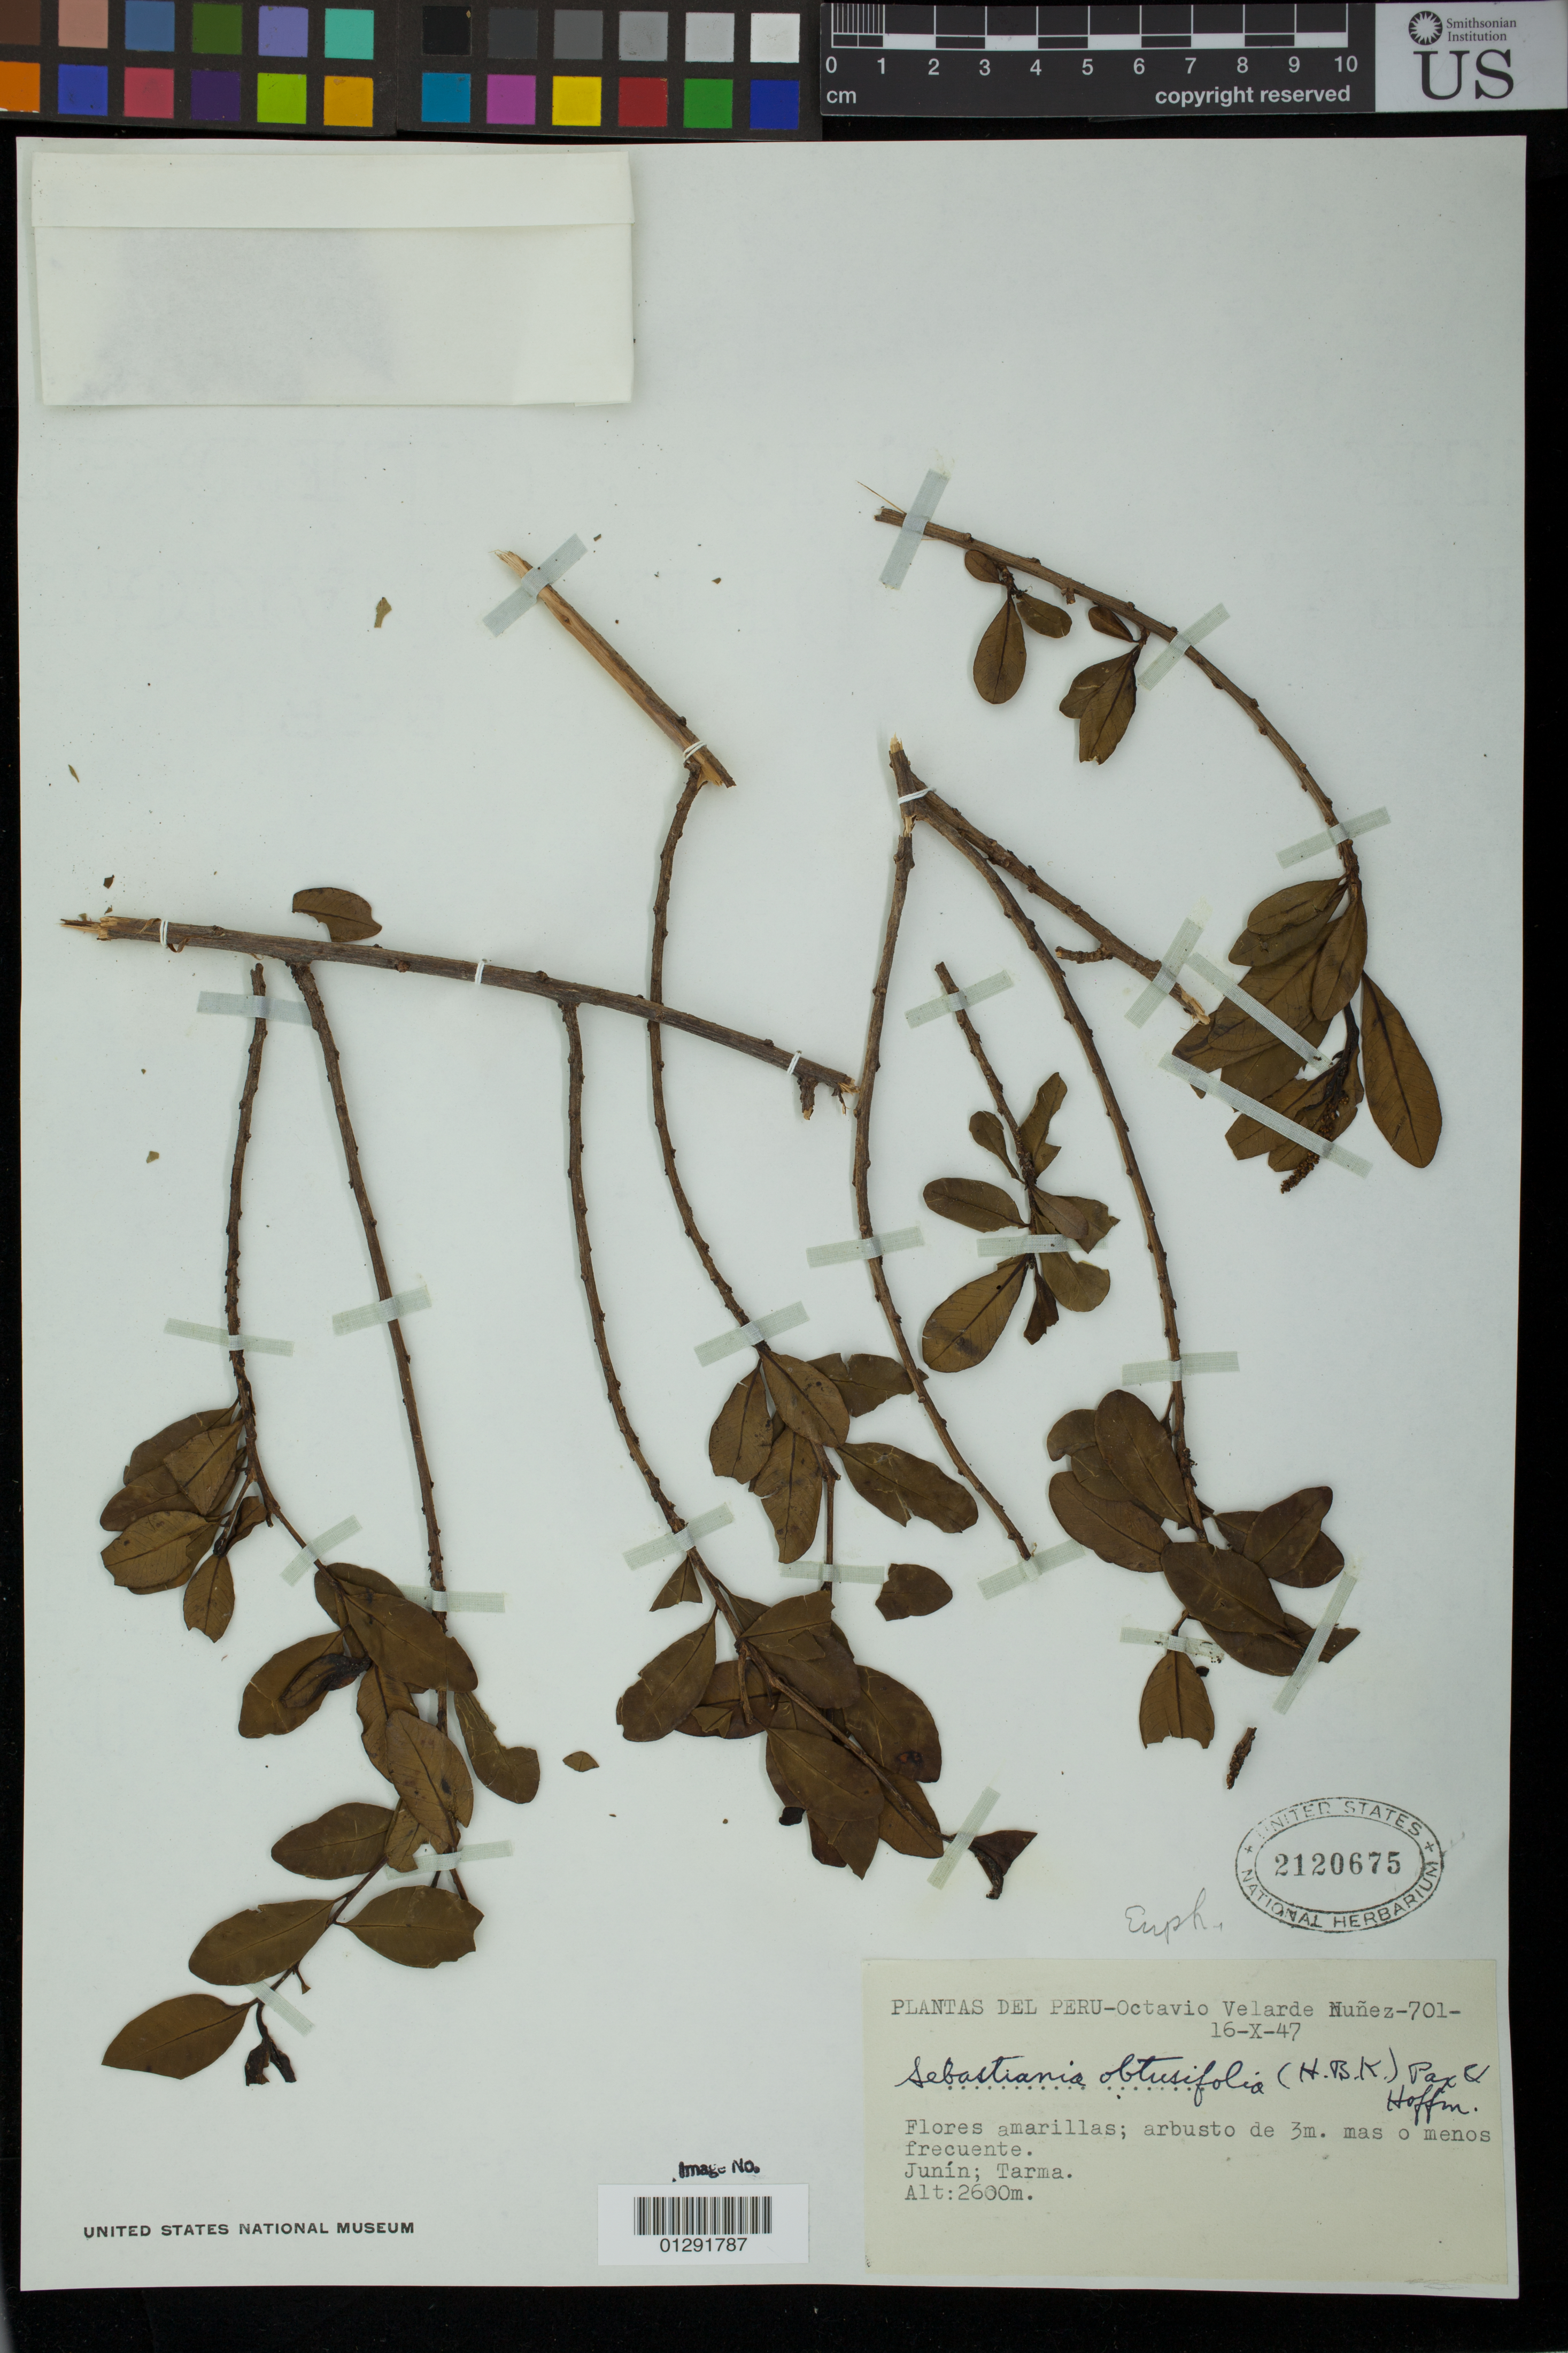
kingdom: Plantae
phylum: Tracheophyta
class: Magnoliopsida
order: Malpighiales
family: Euphorbiaceae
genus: Sebastiania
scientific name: Sebastiania obtusifolia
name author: Pax & K. Hoffm.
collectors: O. Nuñez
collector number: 701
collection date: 1947-10-16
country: Peru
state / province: Junín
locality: tarma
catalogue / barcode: US 2120675